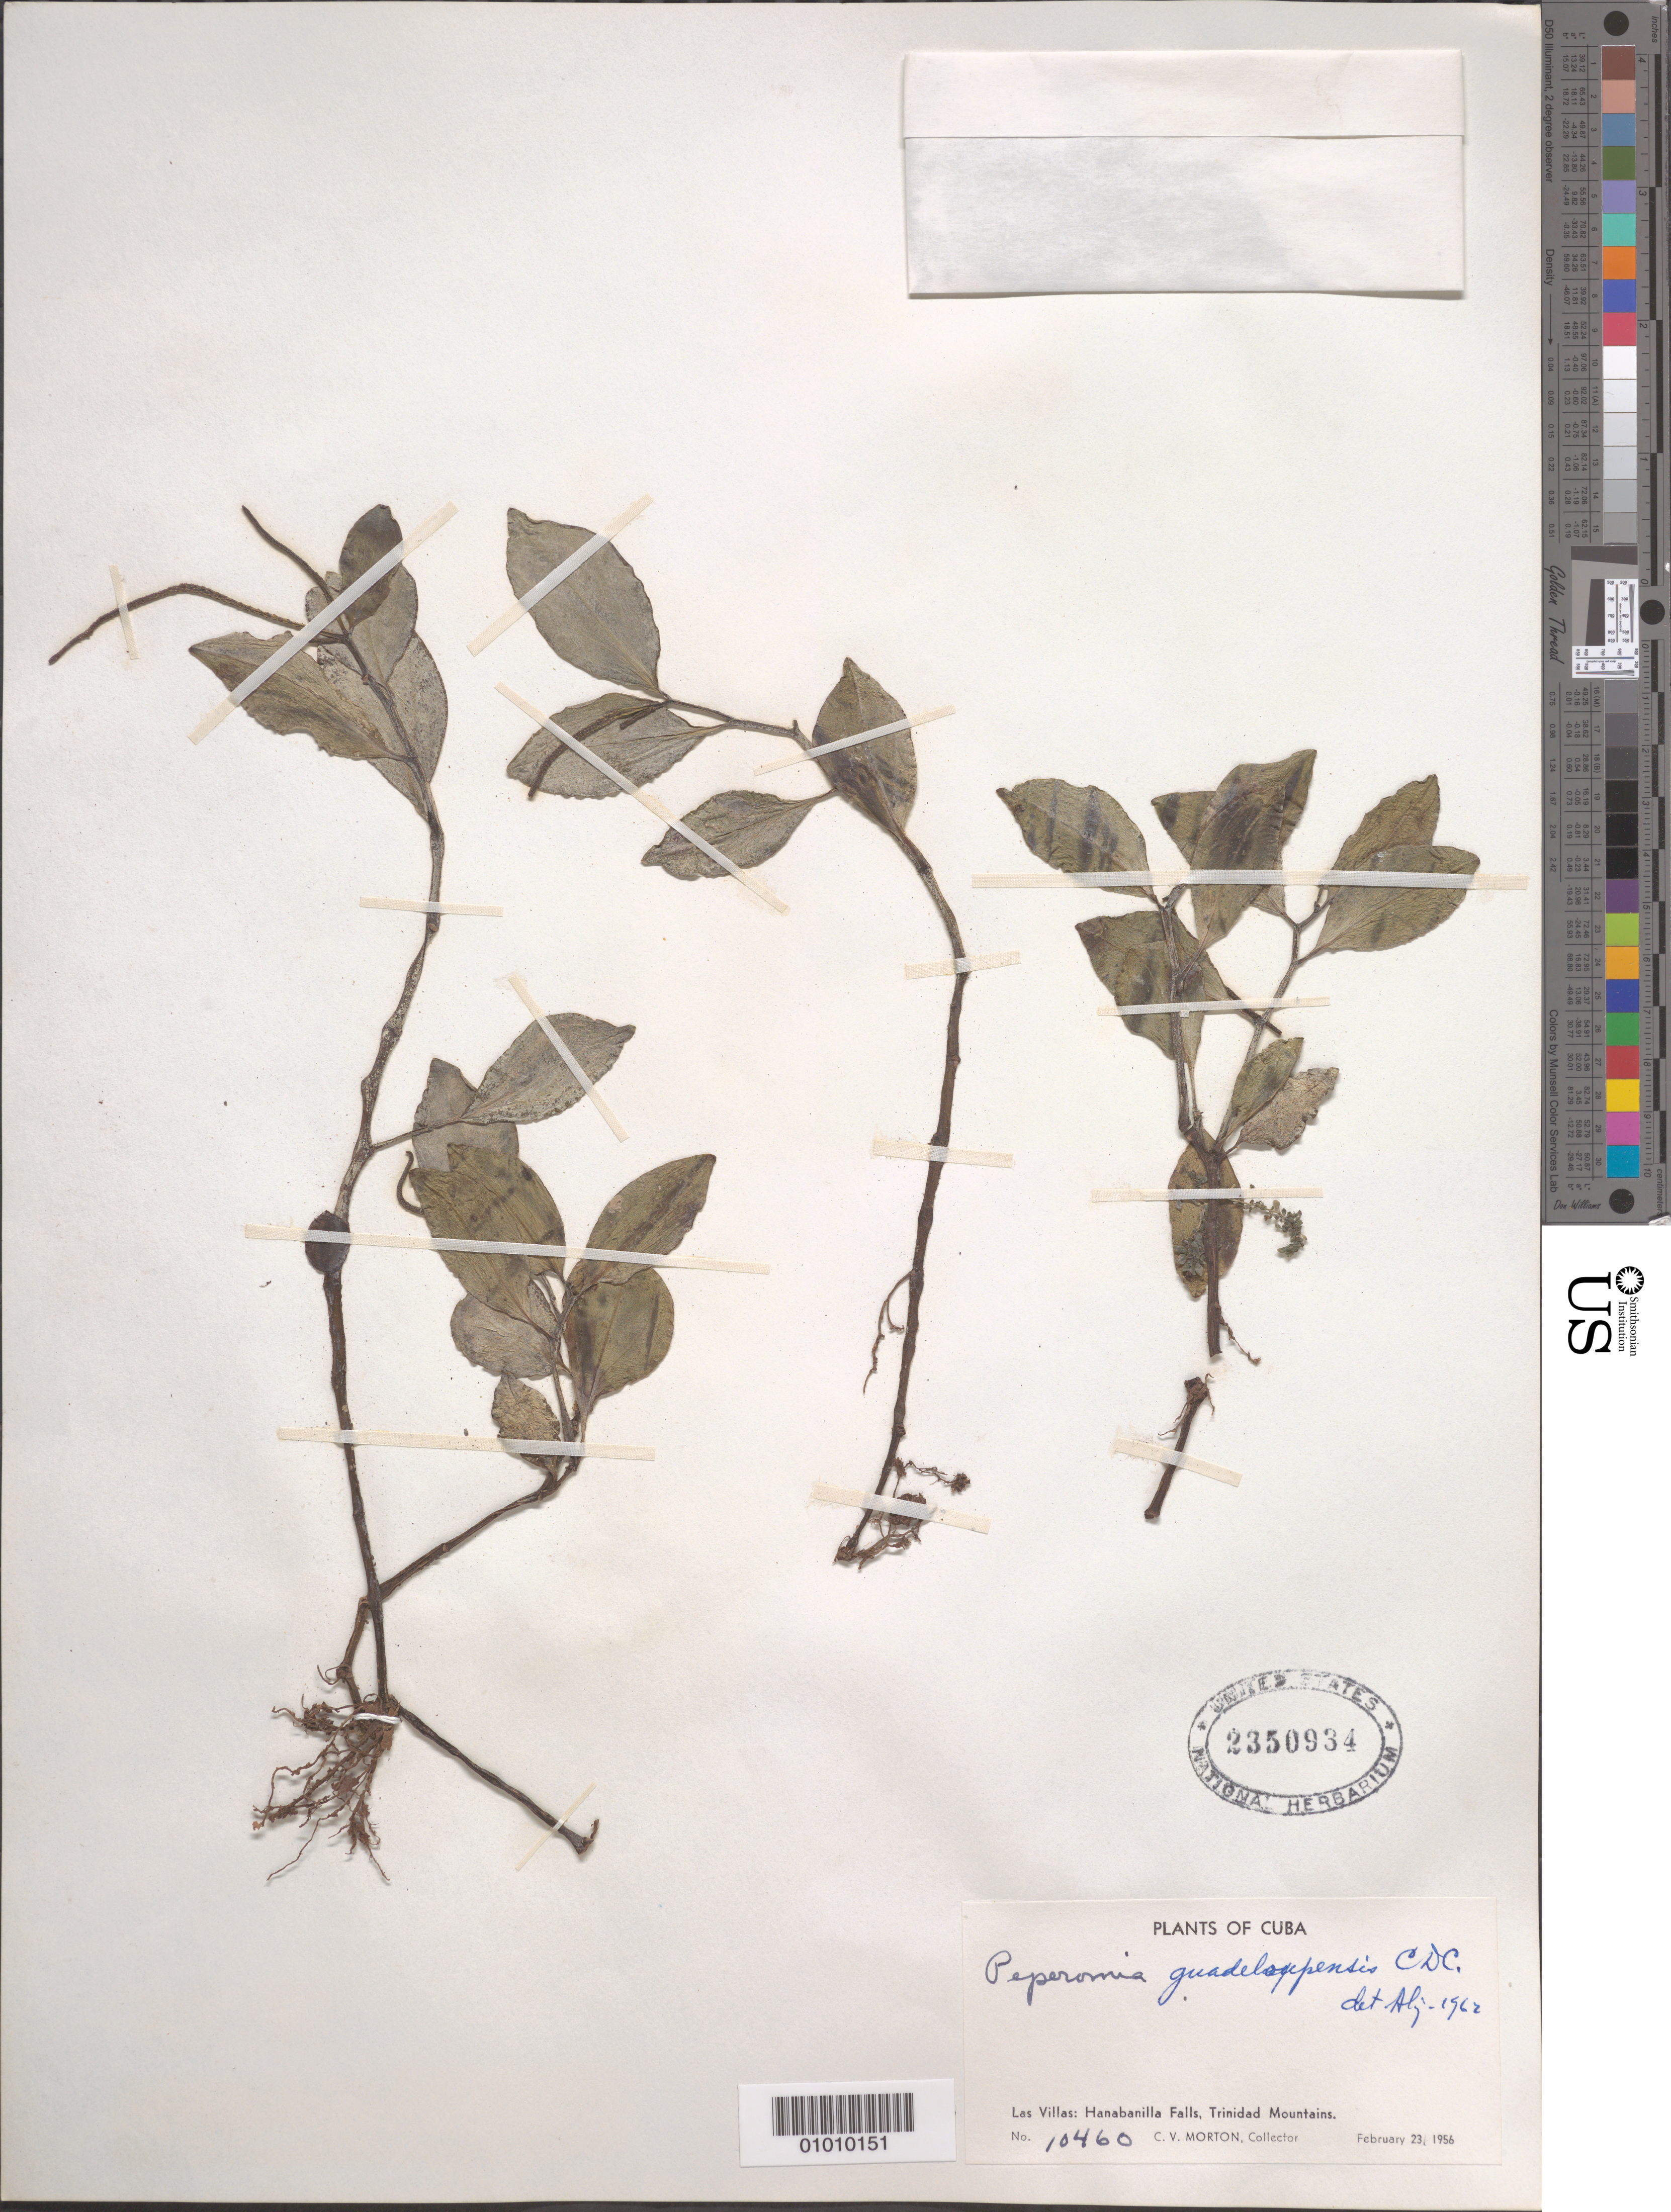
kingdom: Plantae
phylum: Tracheophyta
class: Magnoliopsida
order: Piperales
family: Piperaceae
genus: Peperomia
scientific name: Peperomia guadaloupensis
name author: C. DC.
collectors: C. V. Morton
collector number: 10460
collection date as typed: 23 Feb 1956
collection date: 1956-02-23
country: Cuba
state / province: Las Villas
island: Cuba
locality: Las Villas: Hanabanilla Falls, Trinidad Mts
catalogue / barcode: US 2350934